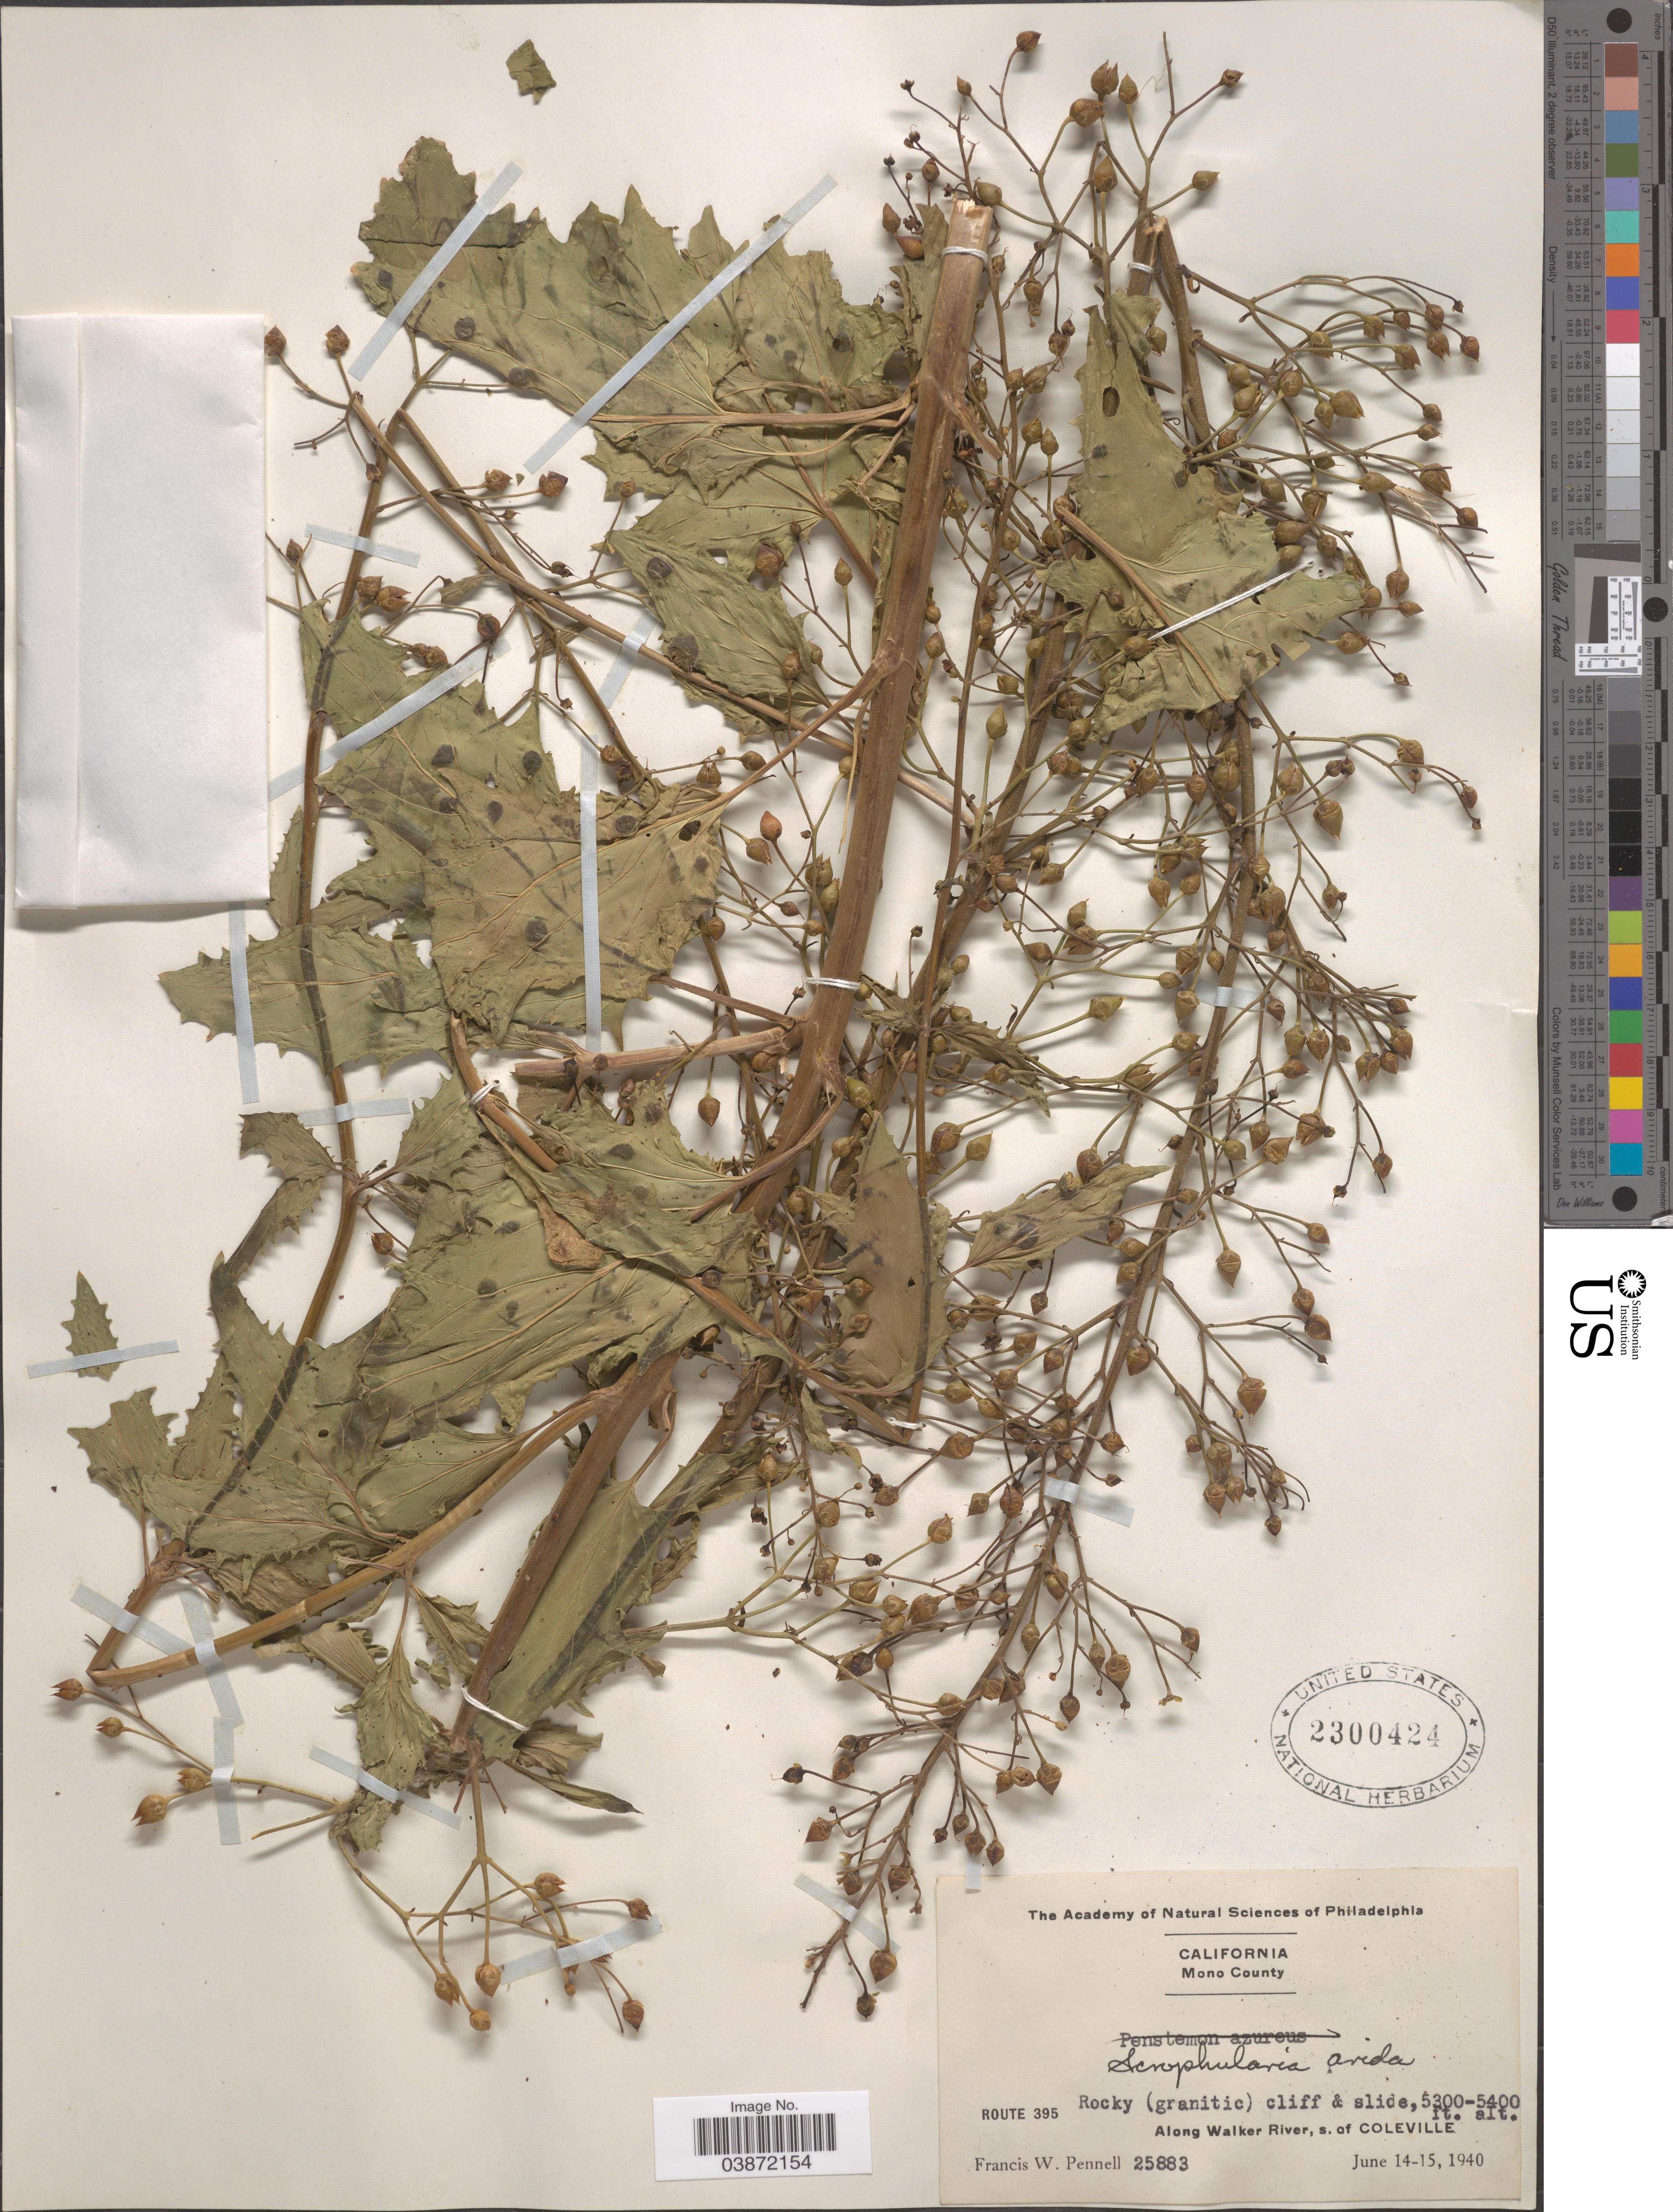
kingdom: Plantae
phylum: Tracheophyta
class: Magnoliopsida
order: Lamiales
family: Scrophulariaceae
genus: Scrophularia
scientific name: Scrophularia sp.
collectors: F. W. Pennell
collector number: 25883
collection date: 1940-06-14/1940-06-15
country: United States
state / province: California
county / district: Mono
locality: Mono County. Route 395. Rocky (granitic) cliff & slide. Along Walker River, s. of Coleville.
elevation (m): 1615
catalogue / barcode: US 2300424